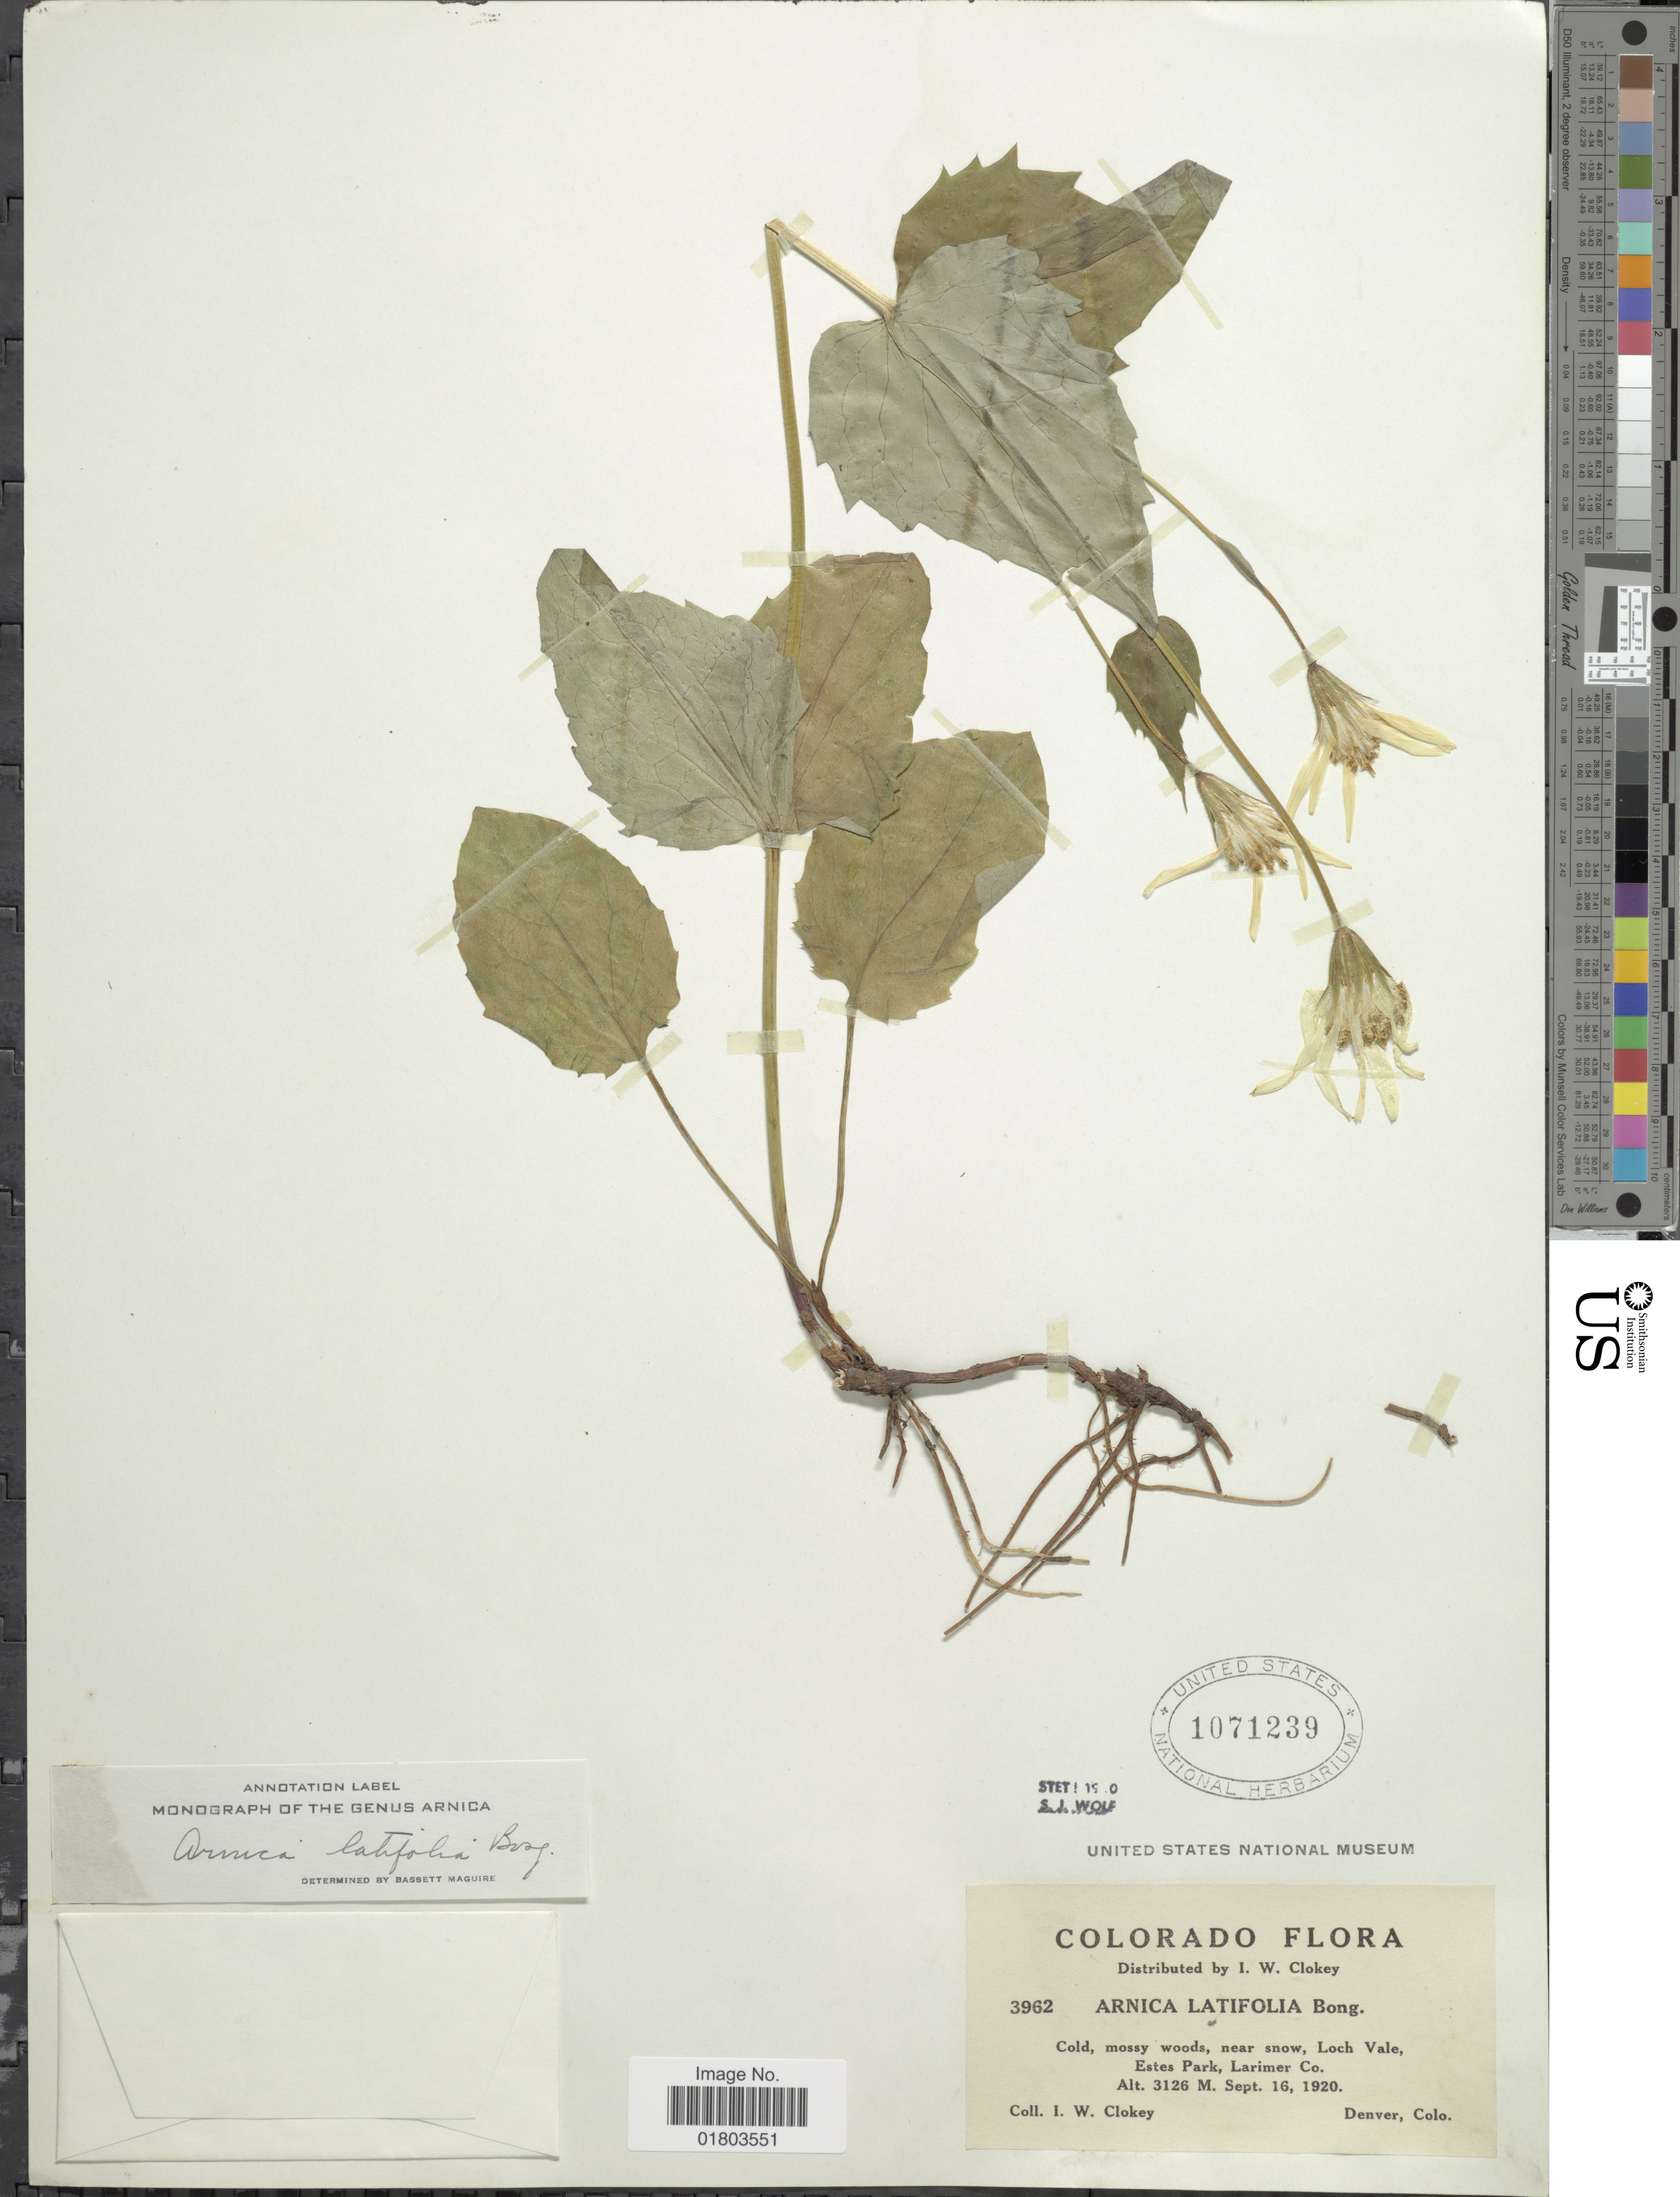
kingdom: Plantae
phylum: Tracheophyta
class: Magnoliopsida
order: Asterales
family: Asteraceae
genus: Arnica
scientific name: Arnica latifolia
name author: Bong.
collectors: I. W. Clokey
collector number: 3962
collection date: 1920-09-16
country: United States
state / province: Colorado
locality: Cold, mossy woods, near snow, Loch Vale, Estes Park, Larimer Co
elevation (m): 3126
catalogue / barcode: US 1071239